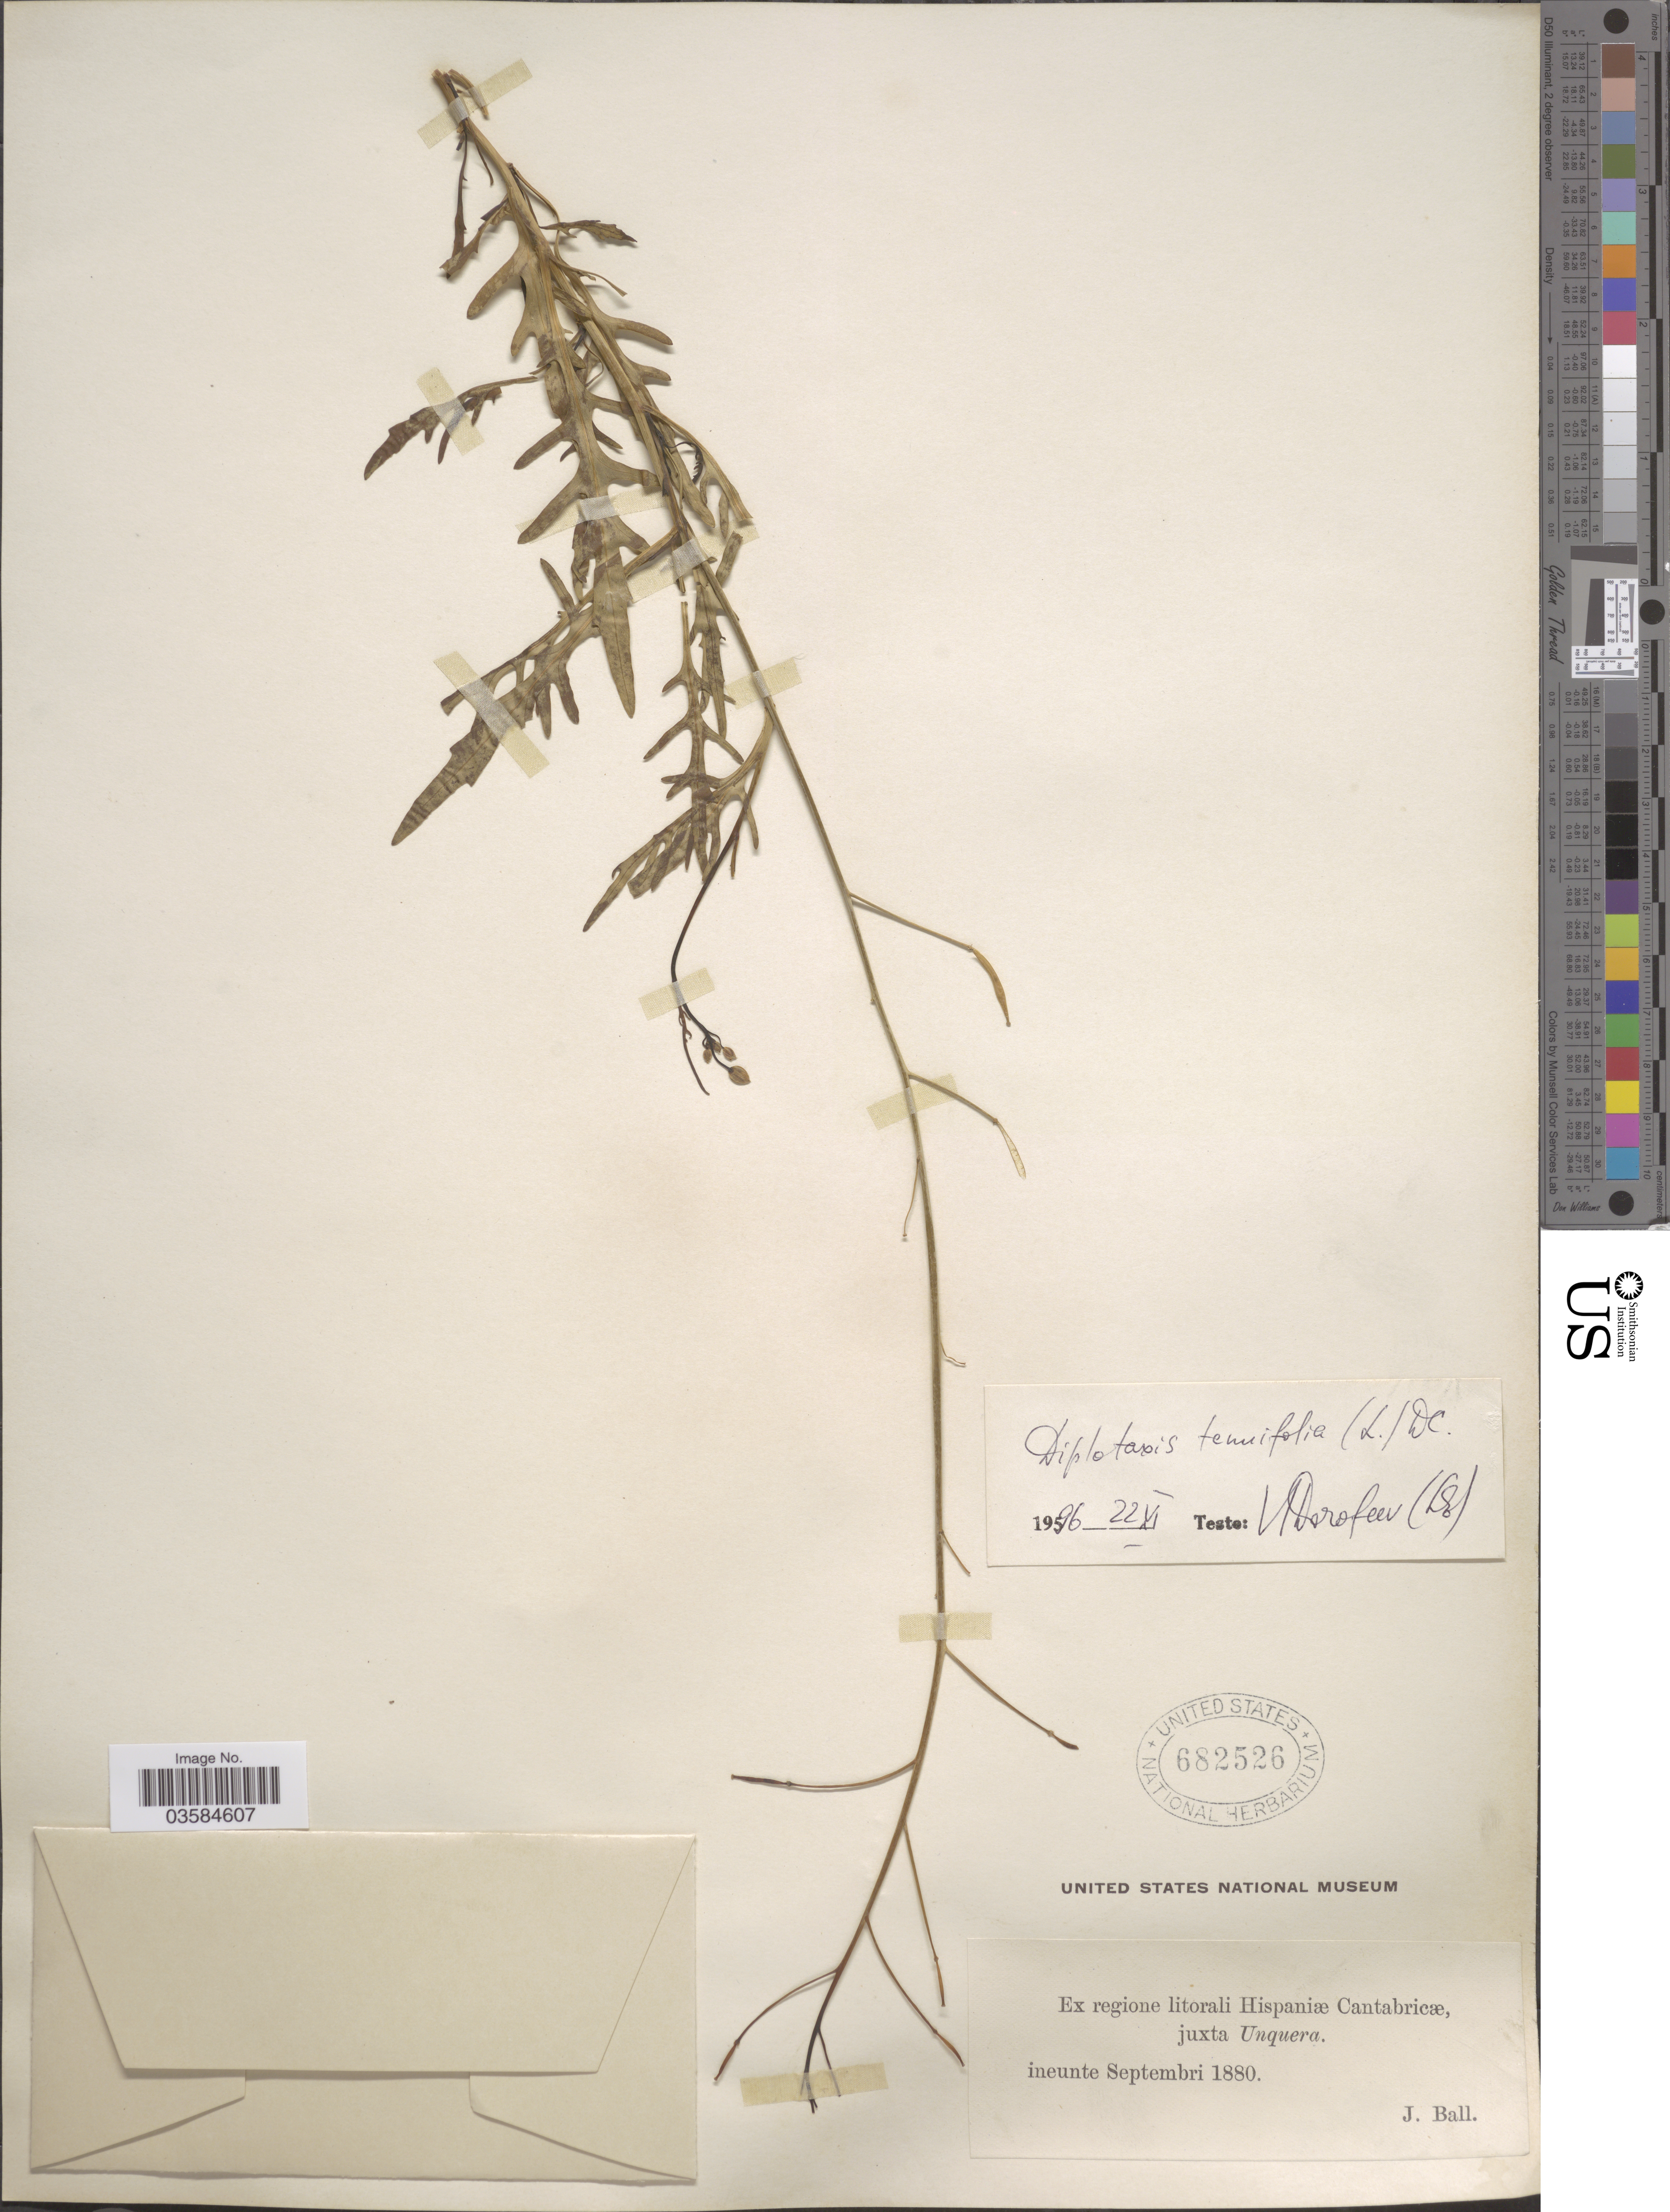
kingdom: Plantae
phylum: Tracheophyta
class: Magnoliopsida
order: Brassicales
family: Brassicaceae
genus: Diplotaxis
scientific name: Diplotaxis tenuifolia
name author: (L.) DC.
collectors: J. Ball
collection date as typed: ineunte Septembri 1880.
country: Spain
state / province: Cantabria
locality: Ex regione litorali Hispaniæ Cantabricæ, juxta Unquera.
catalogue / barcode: US 682526